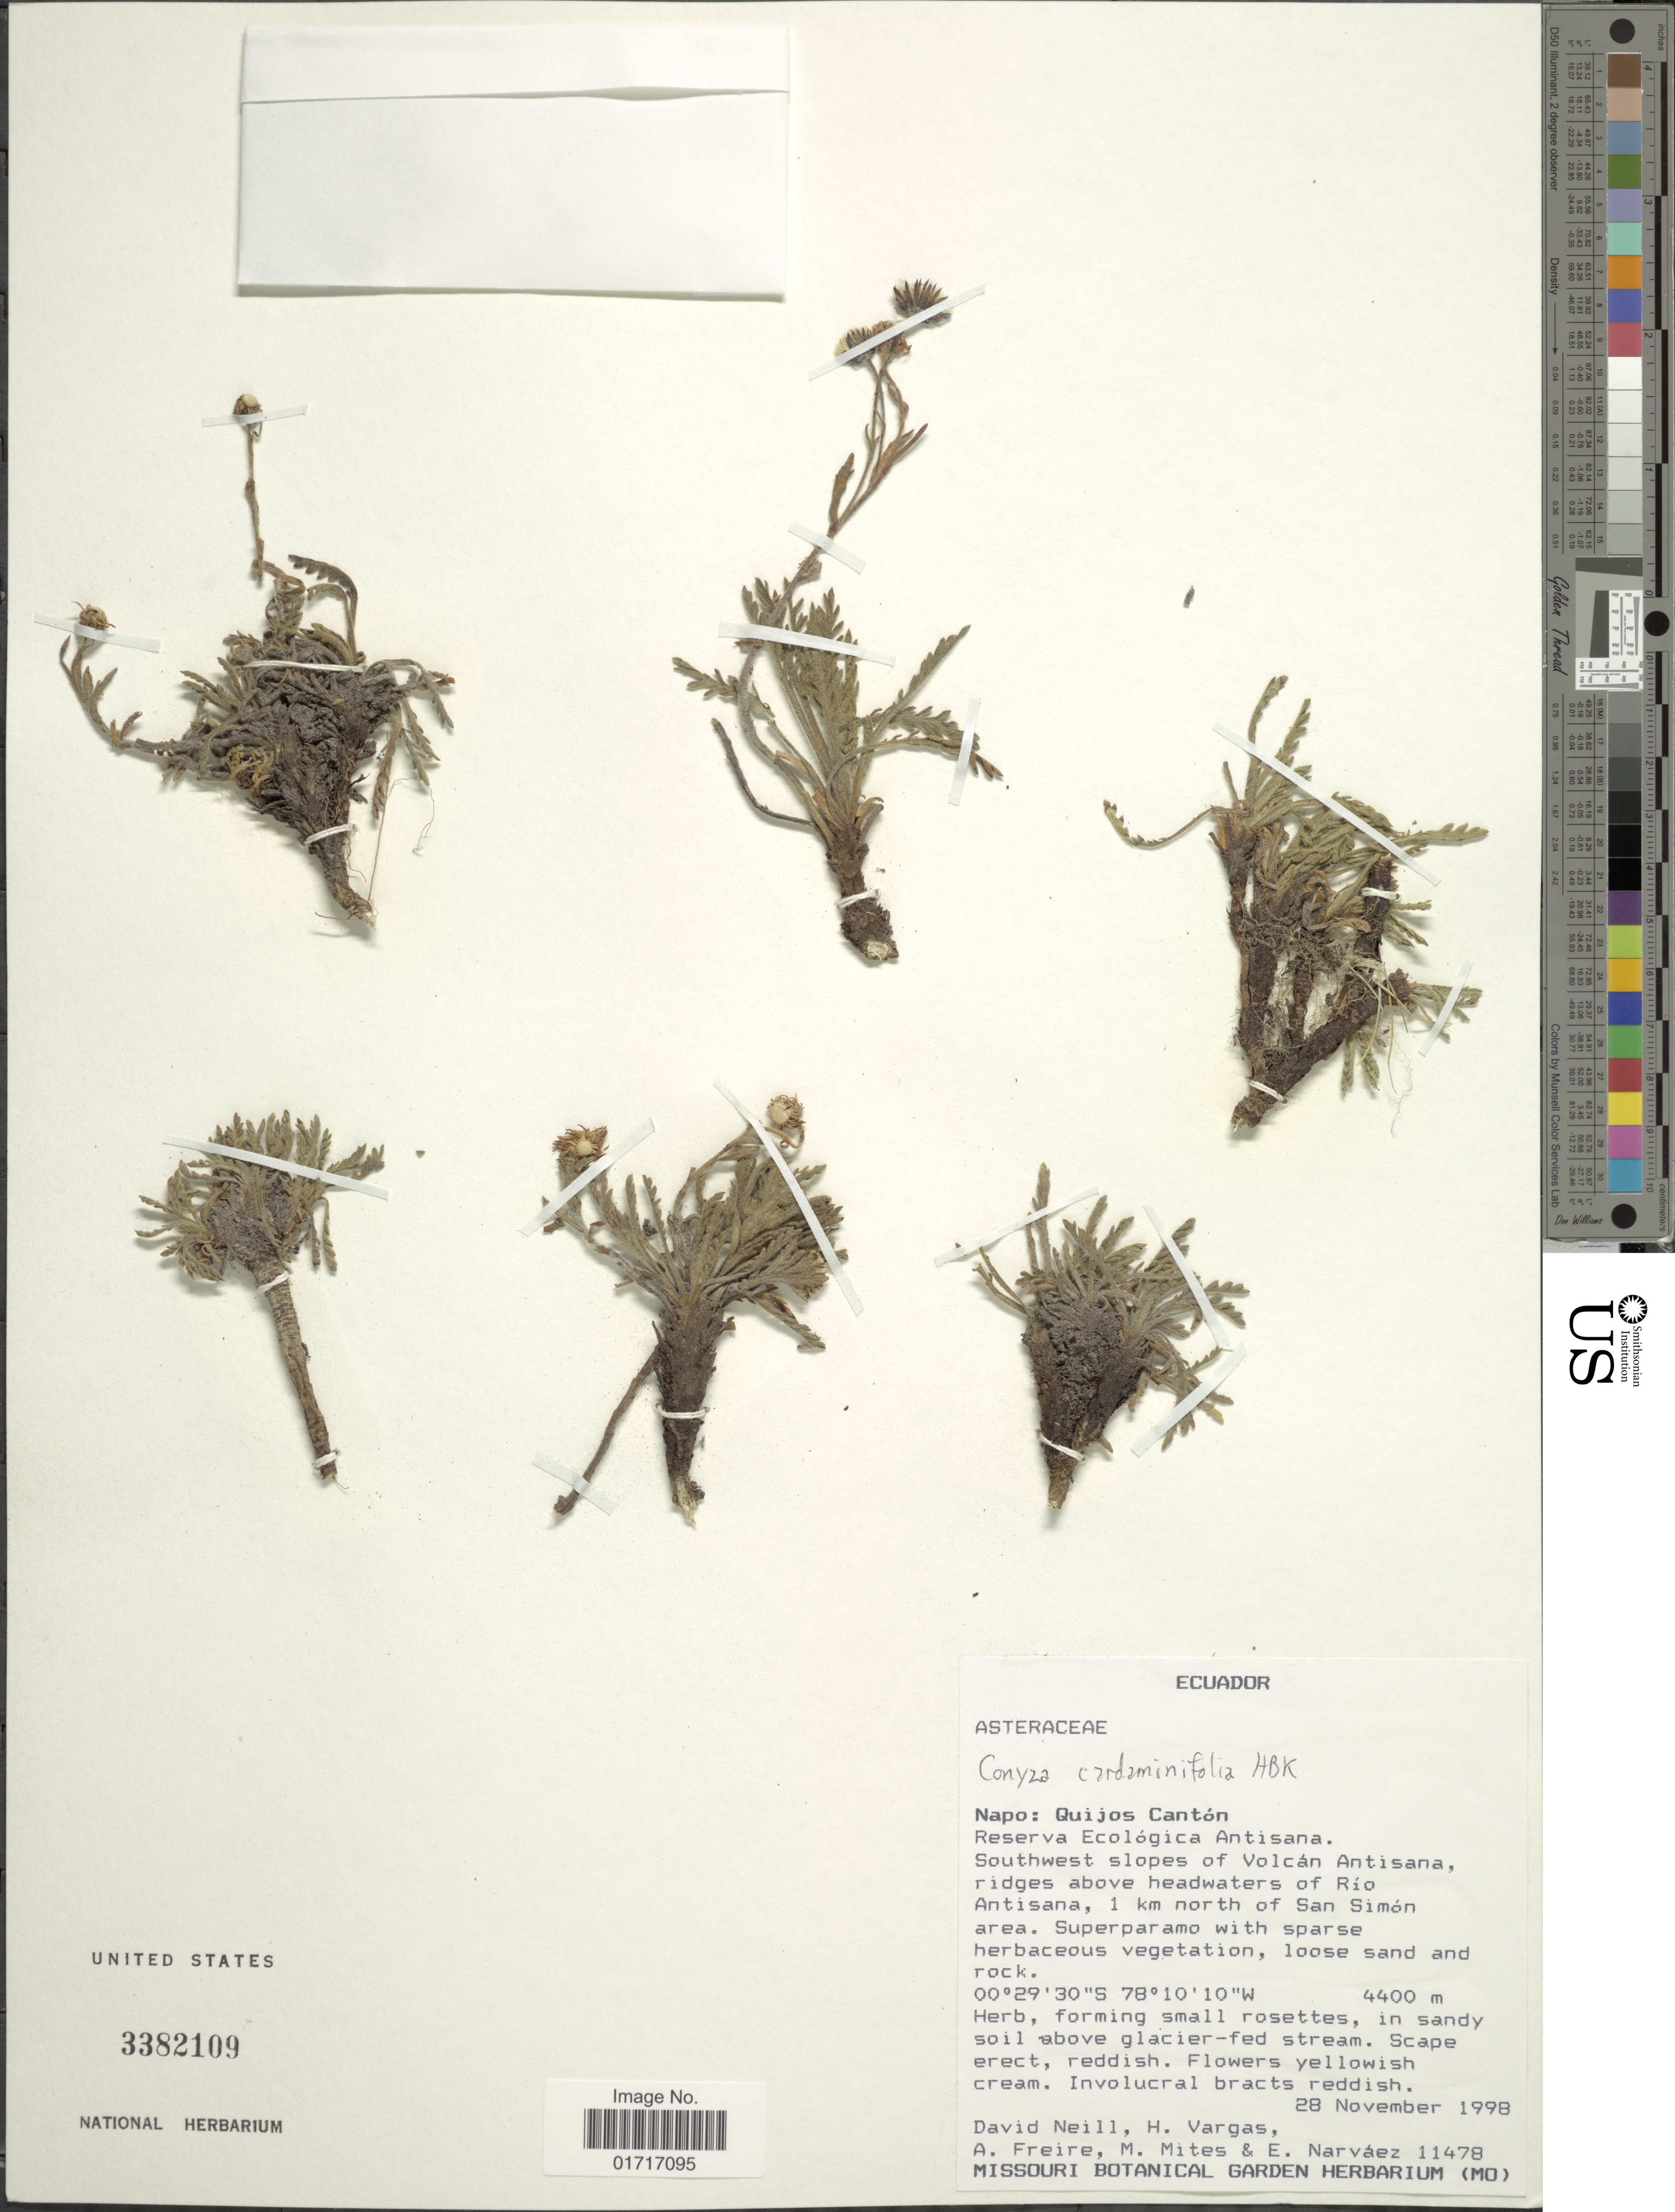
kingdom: Plantae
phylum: Tracheophyta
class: Magnoliopsida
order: Asterales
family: Asteraceae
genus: Conyza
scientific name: Conyza cardaminifolia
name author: Kunth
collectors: D. A. Neill, H. Vargas, A. Freire, M. Mites & E. Narváez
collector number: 11478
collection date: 1998-11-28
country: Ecuador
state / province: Napo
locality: Napo: Quijos Canton. Reserva Ecologica Antisana. Southwest slopes of Volcan Antisana, ridges above headwaters of Rio Antisana, 1 km north of San Simon area.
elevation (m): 4400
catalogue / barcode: US 3382109